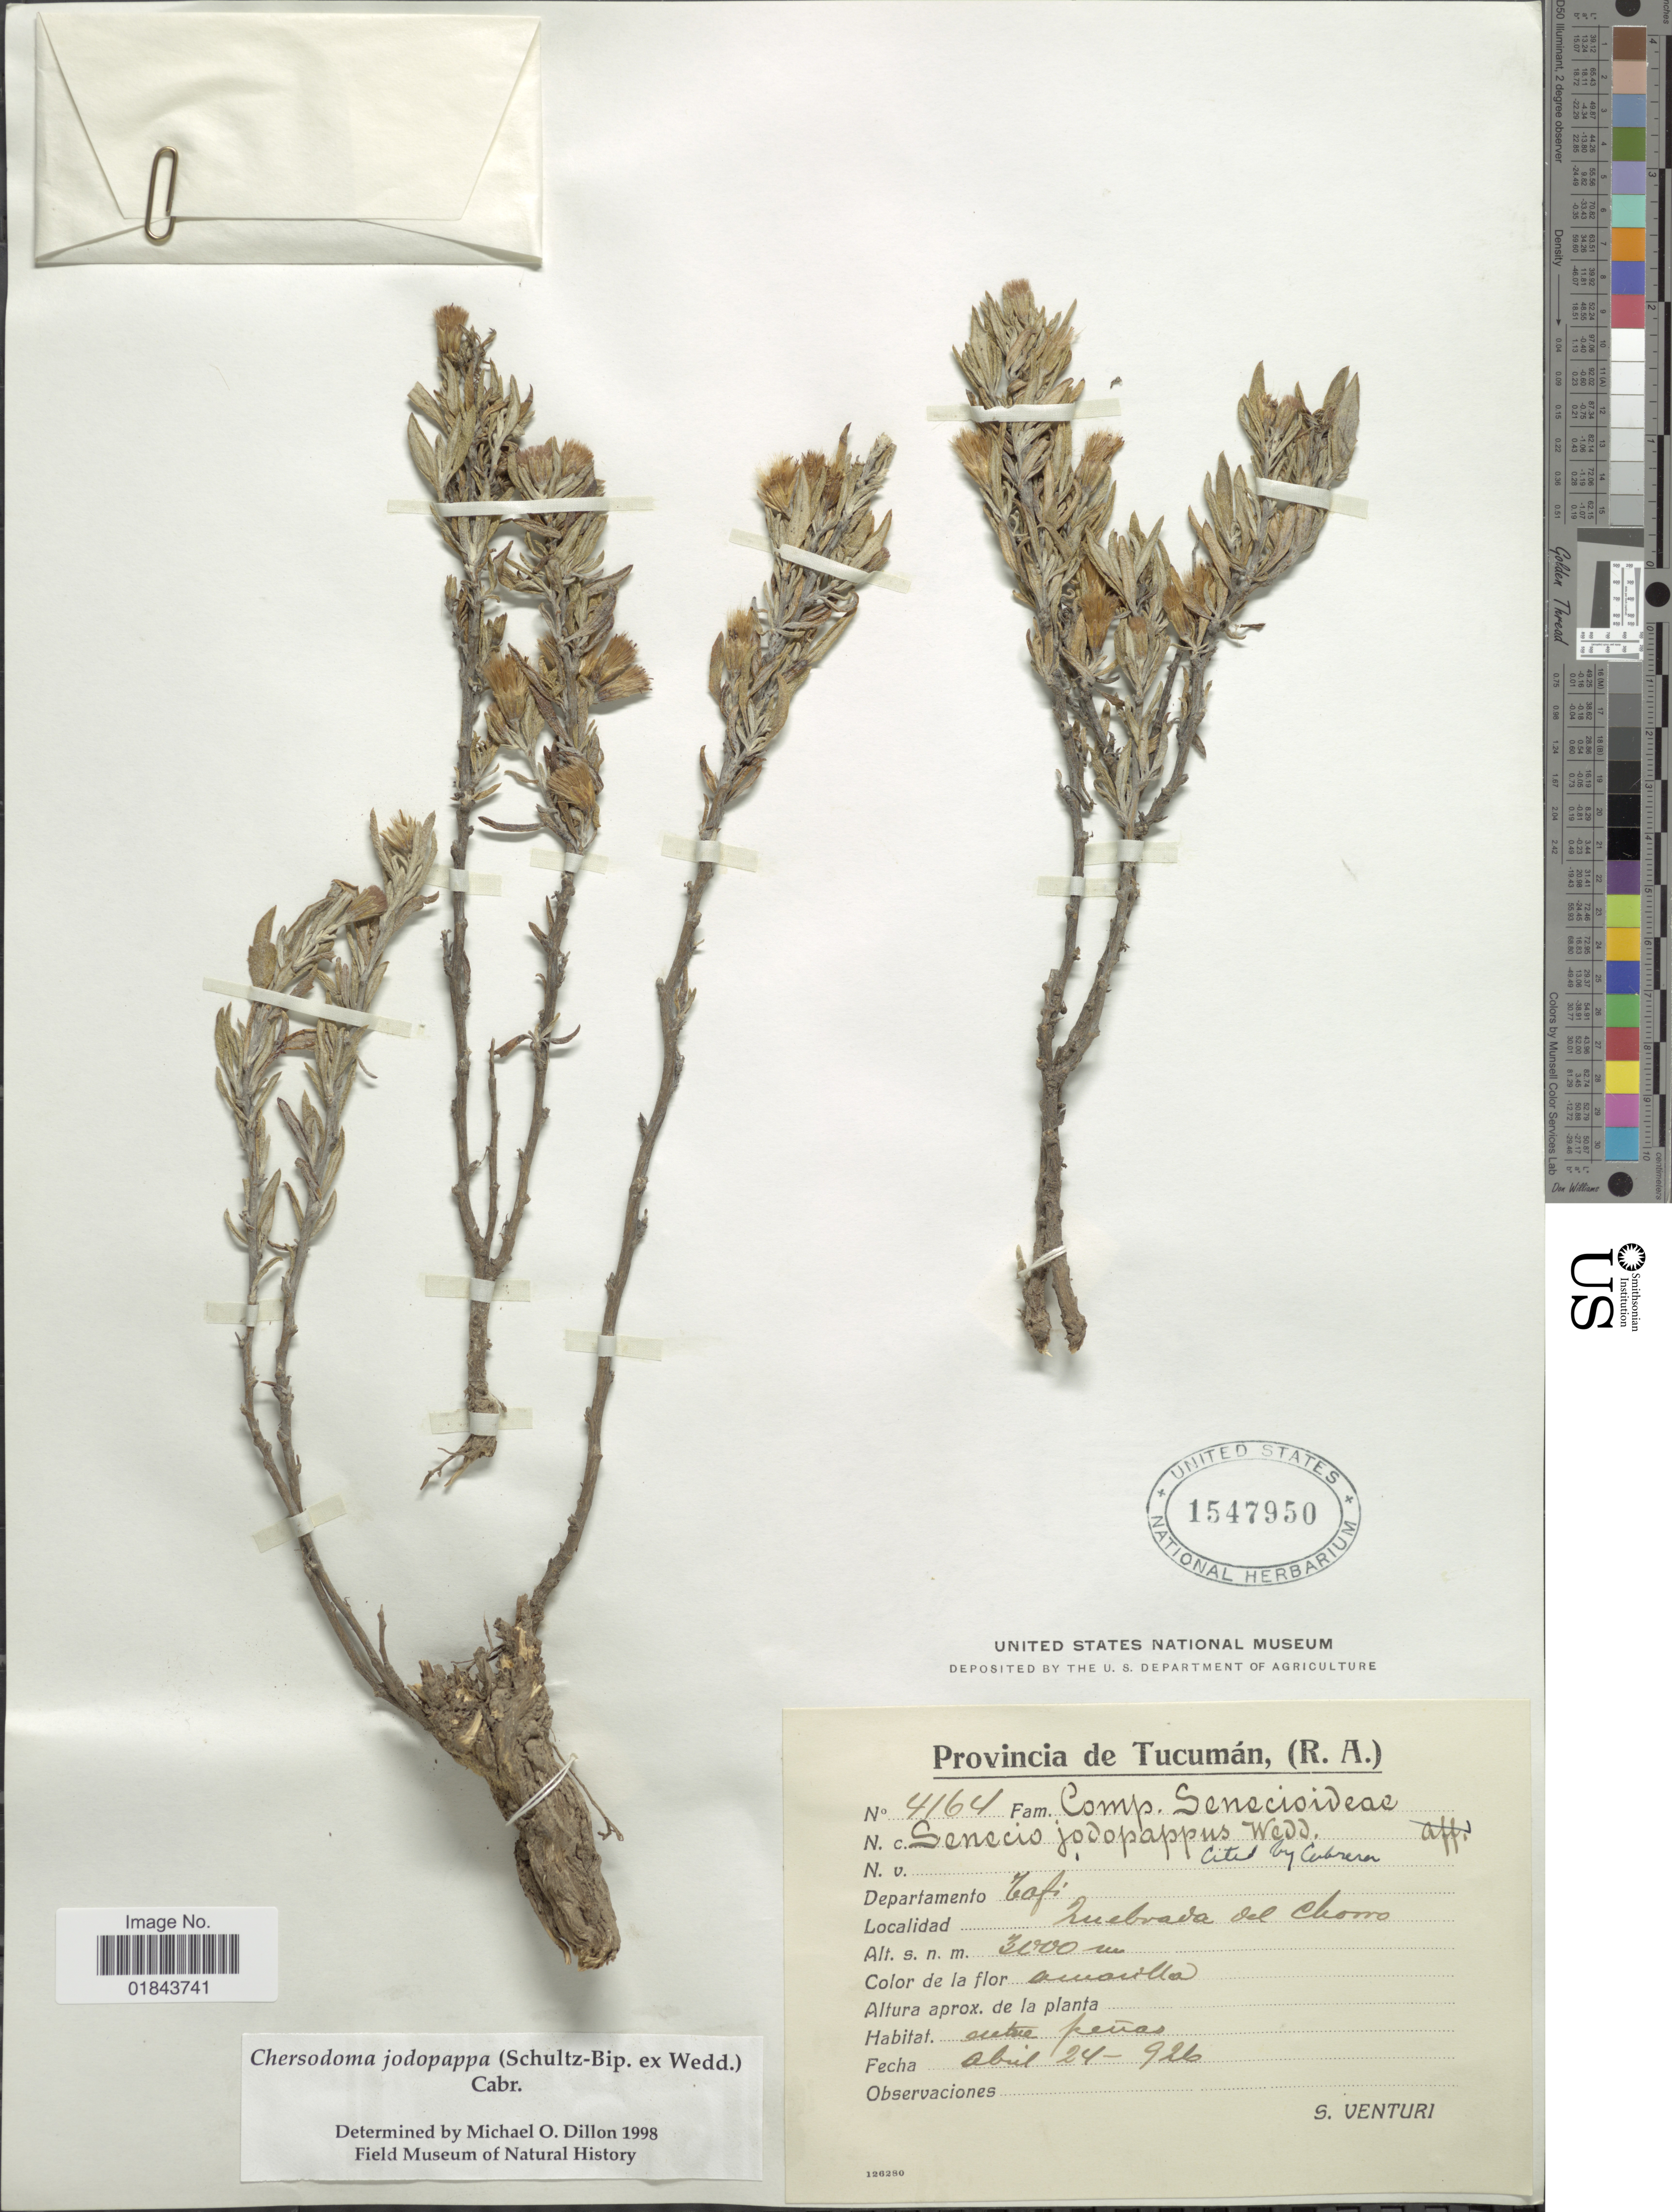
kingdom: Plantae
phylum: Tracheophyta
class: Magnoliopsida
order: Asterales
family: Asteraceae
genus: Chersodoma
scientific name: Chersodoma jodopappa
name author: (Sch. Bip.) Cabrera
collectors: S. Venturi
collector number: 4164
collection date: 1926-04-24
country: Argentina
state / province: Tucuman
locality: Provincia de Tucumán, (R.A.). Departamento Tafi. Quebrada del Chorro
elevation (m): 3000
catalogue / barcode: US 1547950